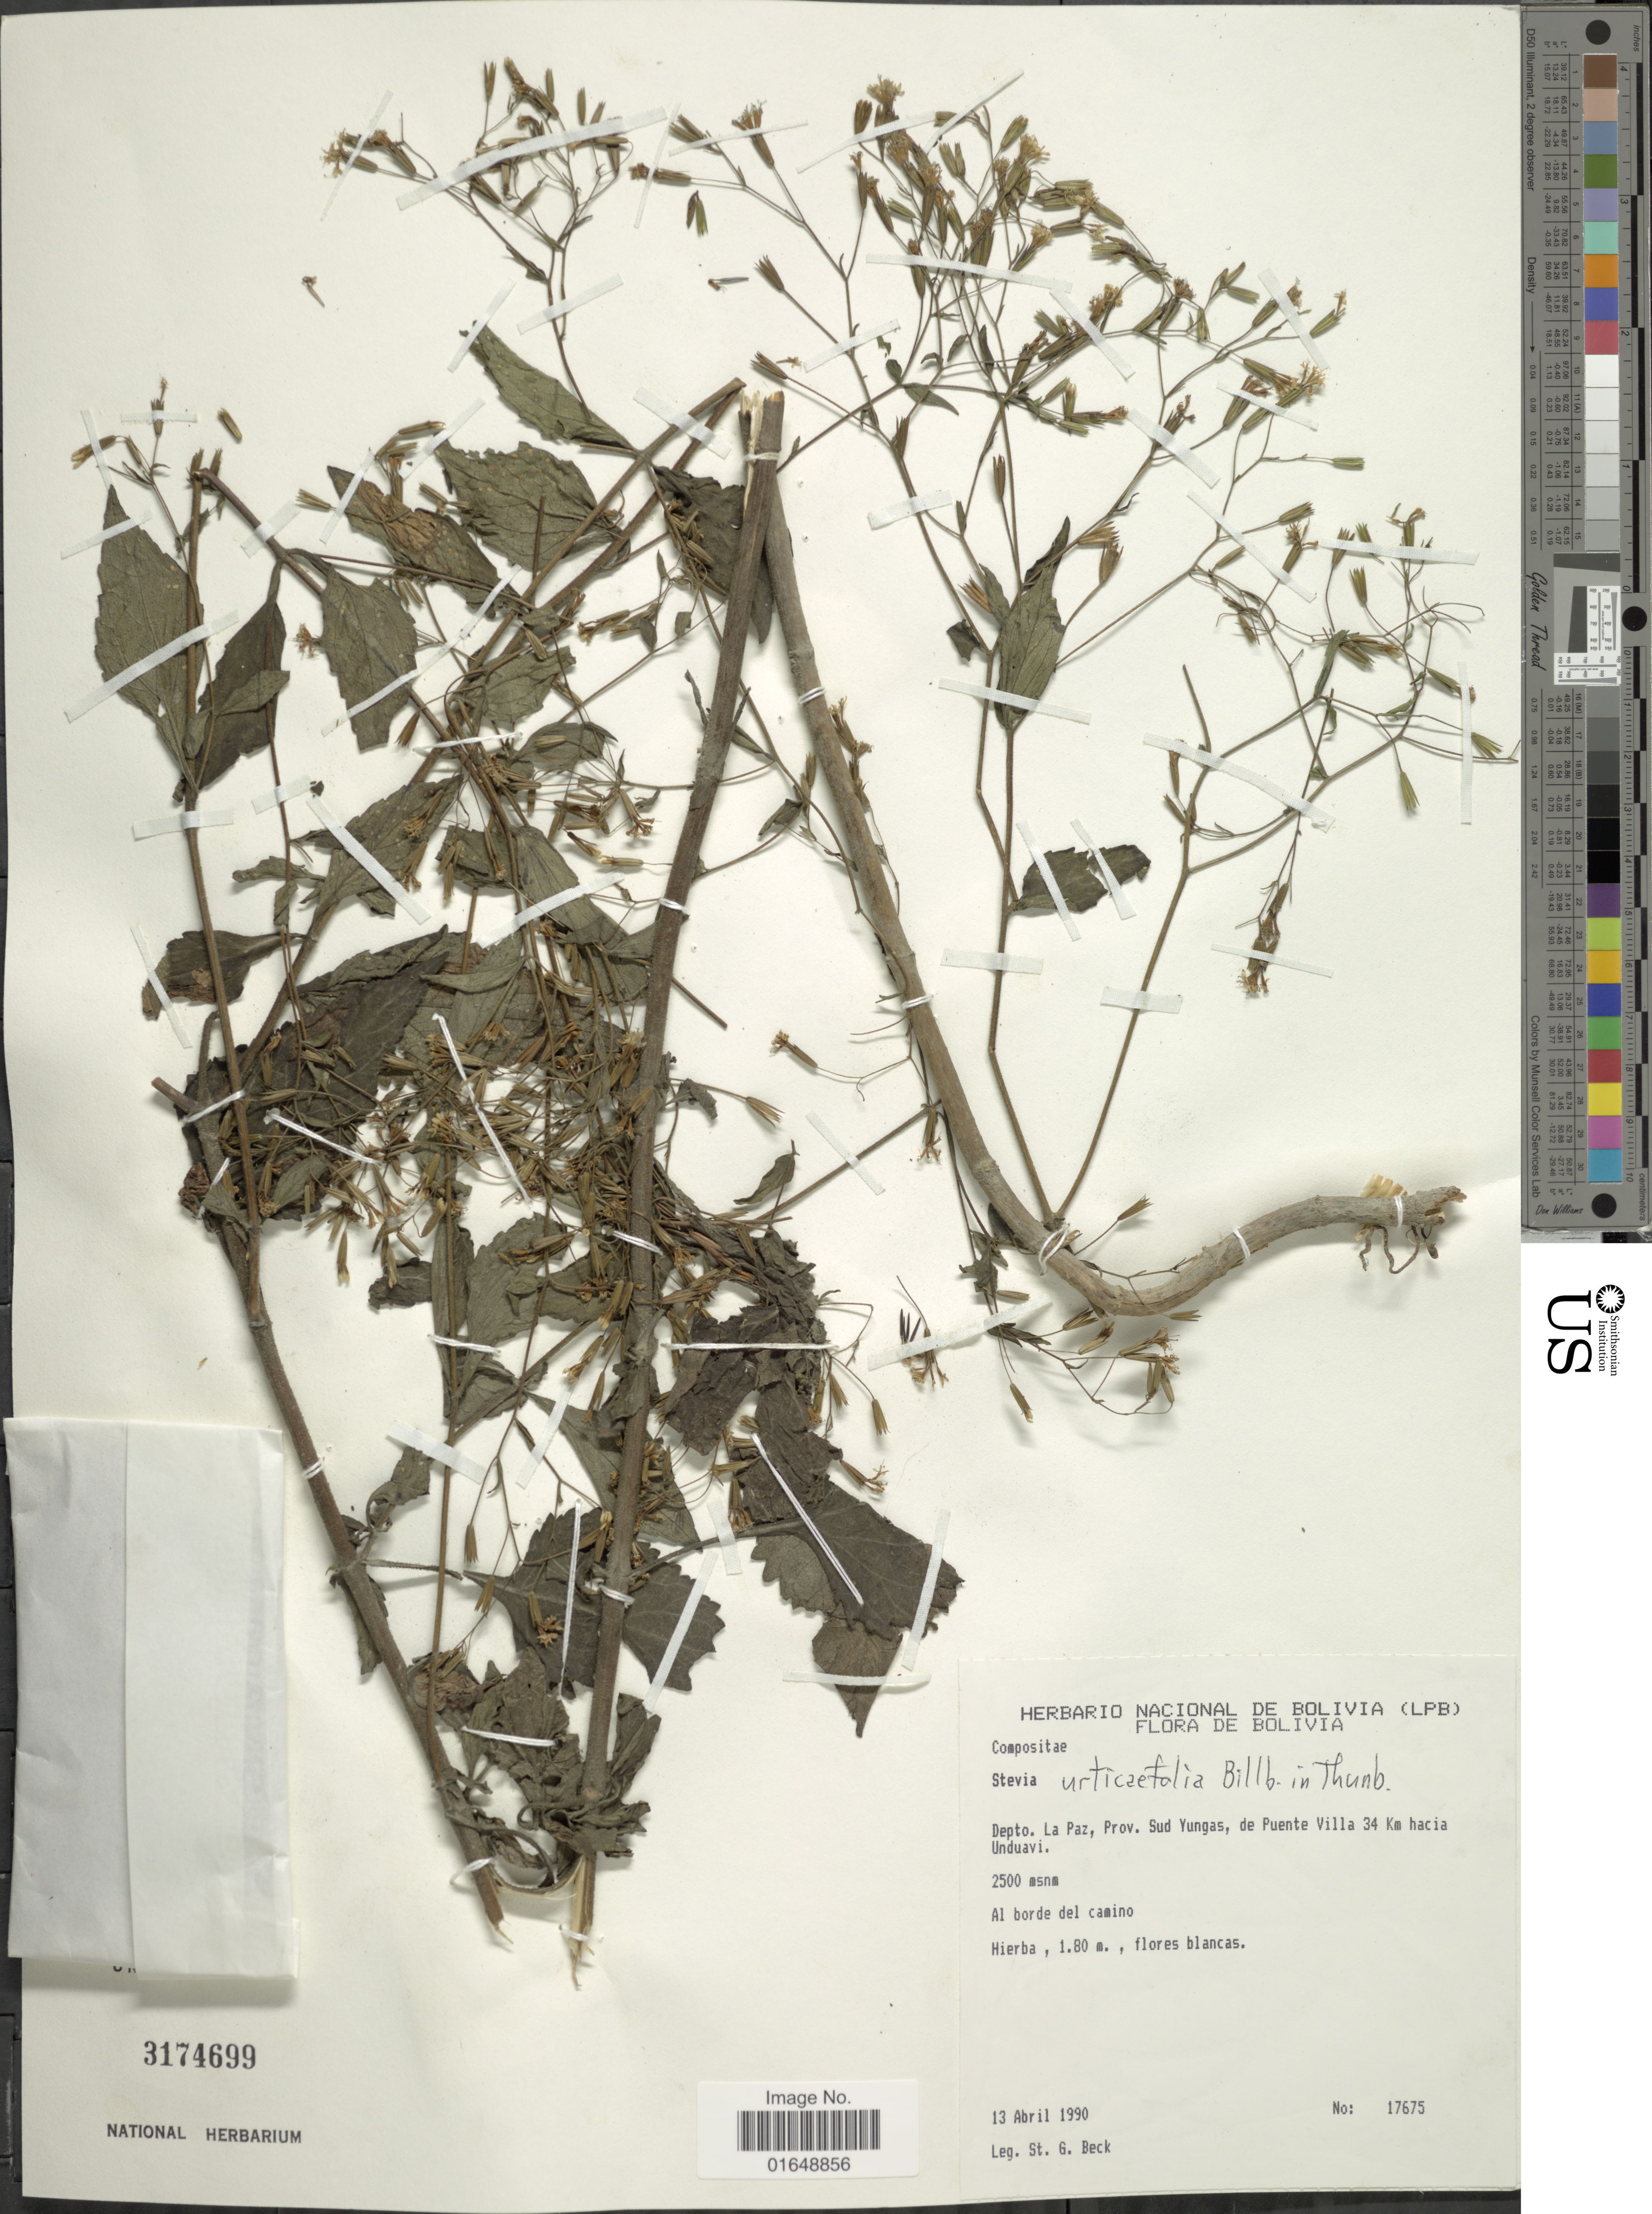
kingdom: Plantae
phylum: Tracheophyta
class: Magnoliopsida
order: Asterales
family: Asteraceae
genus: Stevia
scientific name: Stevia urticaefolia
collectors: S. G. Beck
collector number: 17675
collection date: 1990-04-13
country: Bolivia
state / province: La Paz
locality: Depto. La Paz, Sud Yungas, de Puente Villa 34 Km hacia Unduavi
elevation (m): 2500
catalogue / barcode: US 3174699